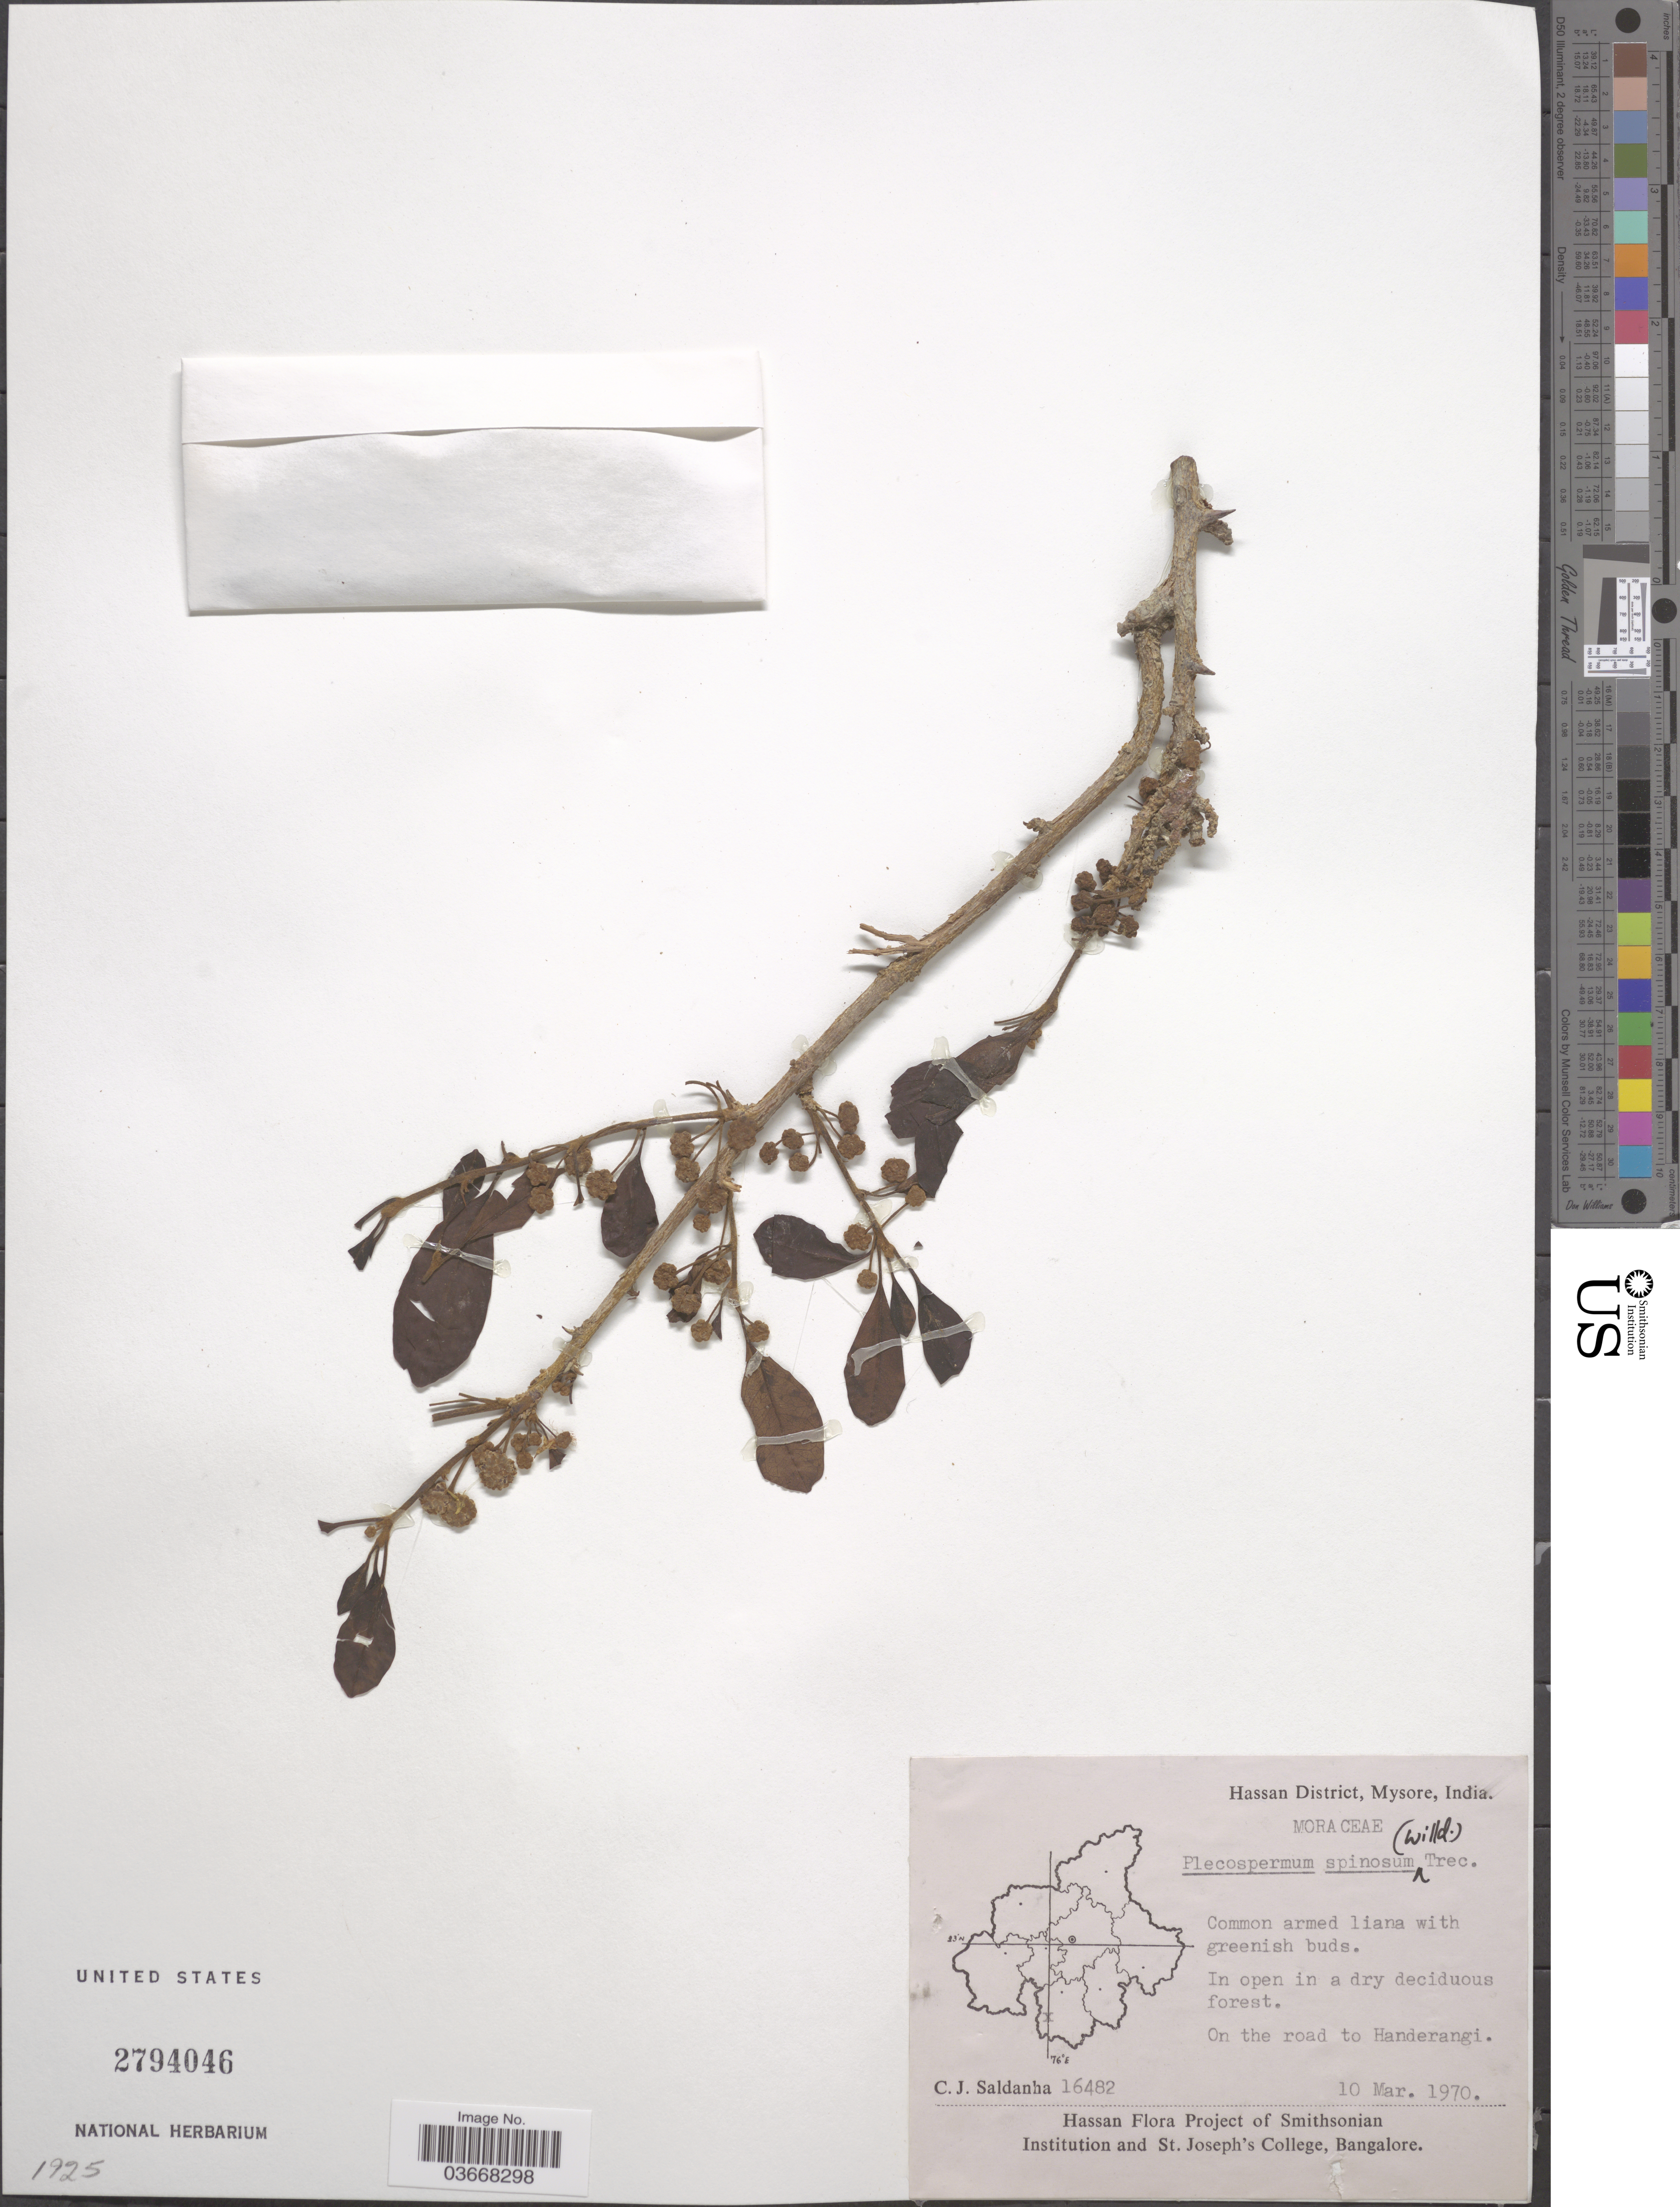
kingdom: Plantae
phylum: Tracheophyta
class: Magnoliopsida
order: Rosales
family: Moraceae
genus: Maclura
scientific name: Maclura spinosa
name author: (Willd.) C.C. Berg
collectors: C. J. Saldanha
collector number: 16482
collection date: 1970-03-10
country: India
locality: Hassan District, Mysore. On the road to Handerangi.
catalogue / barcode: US 2794046